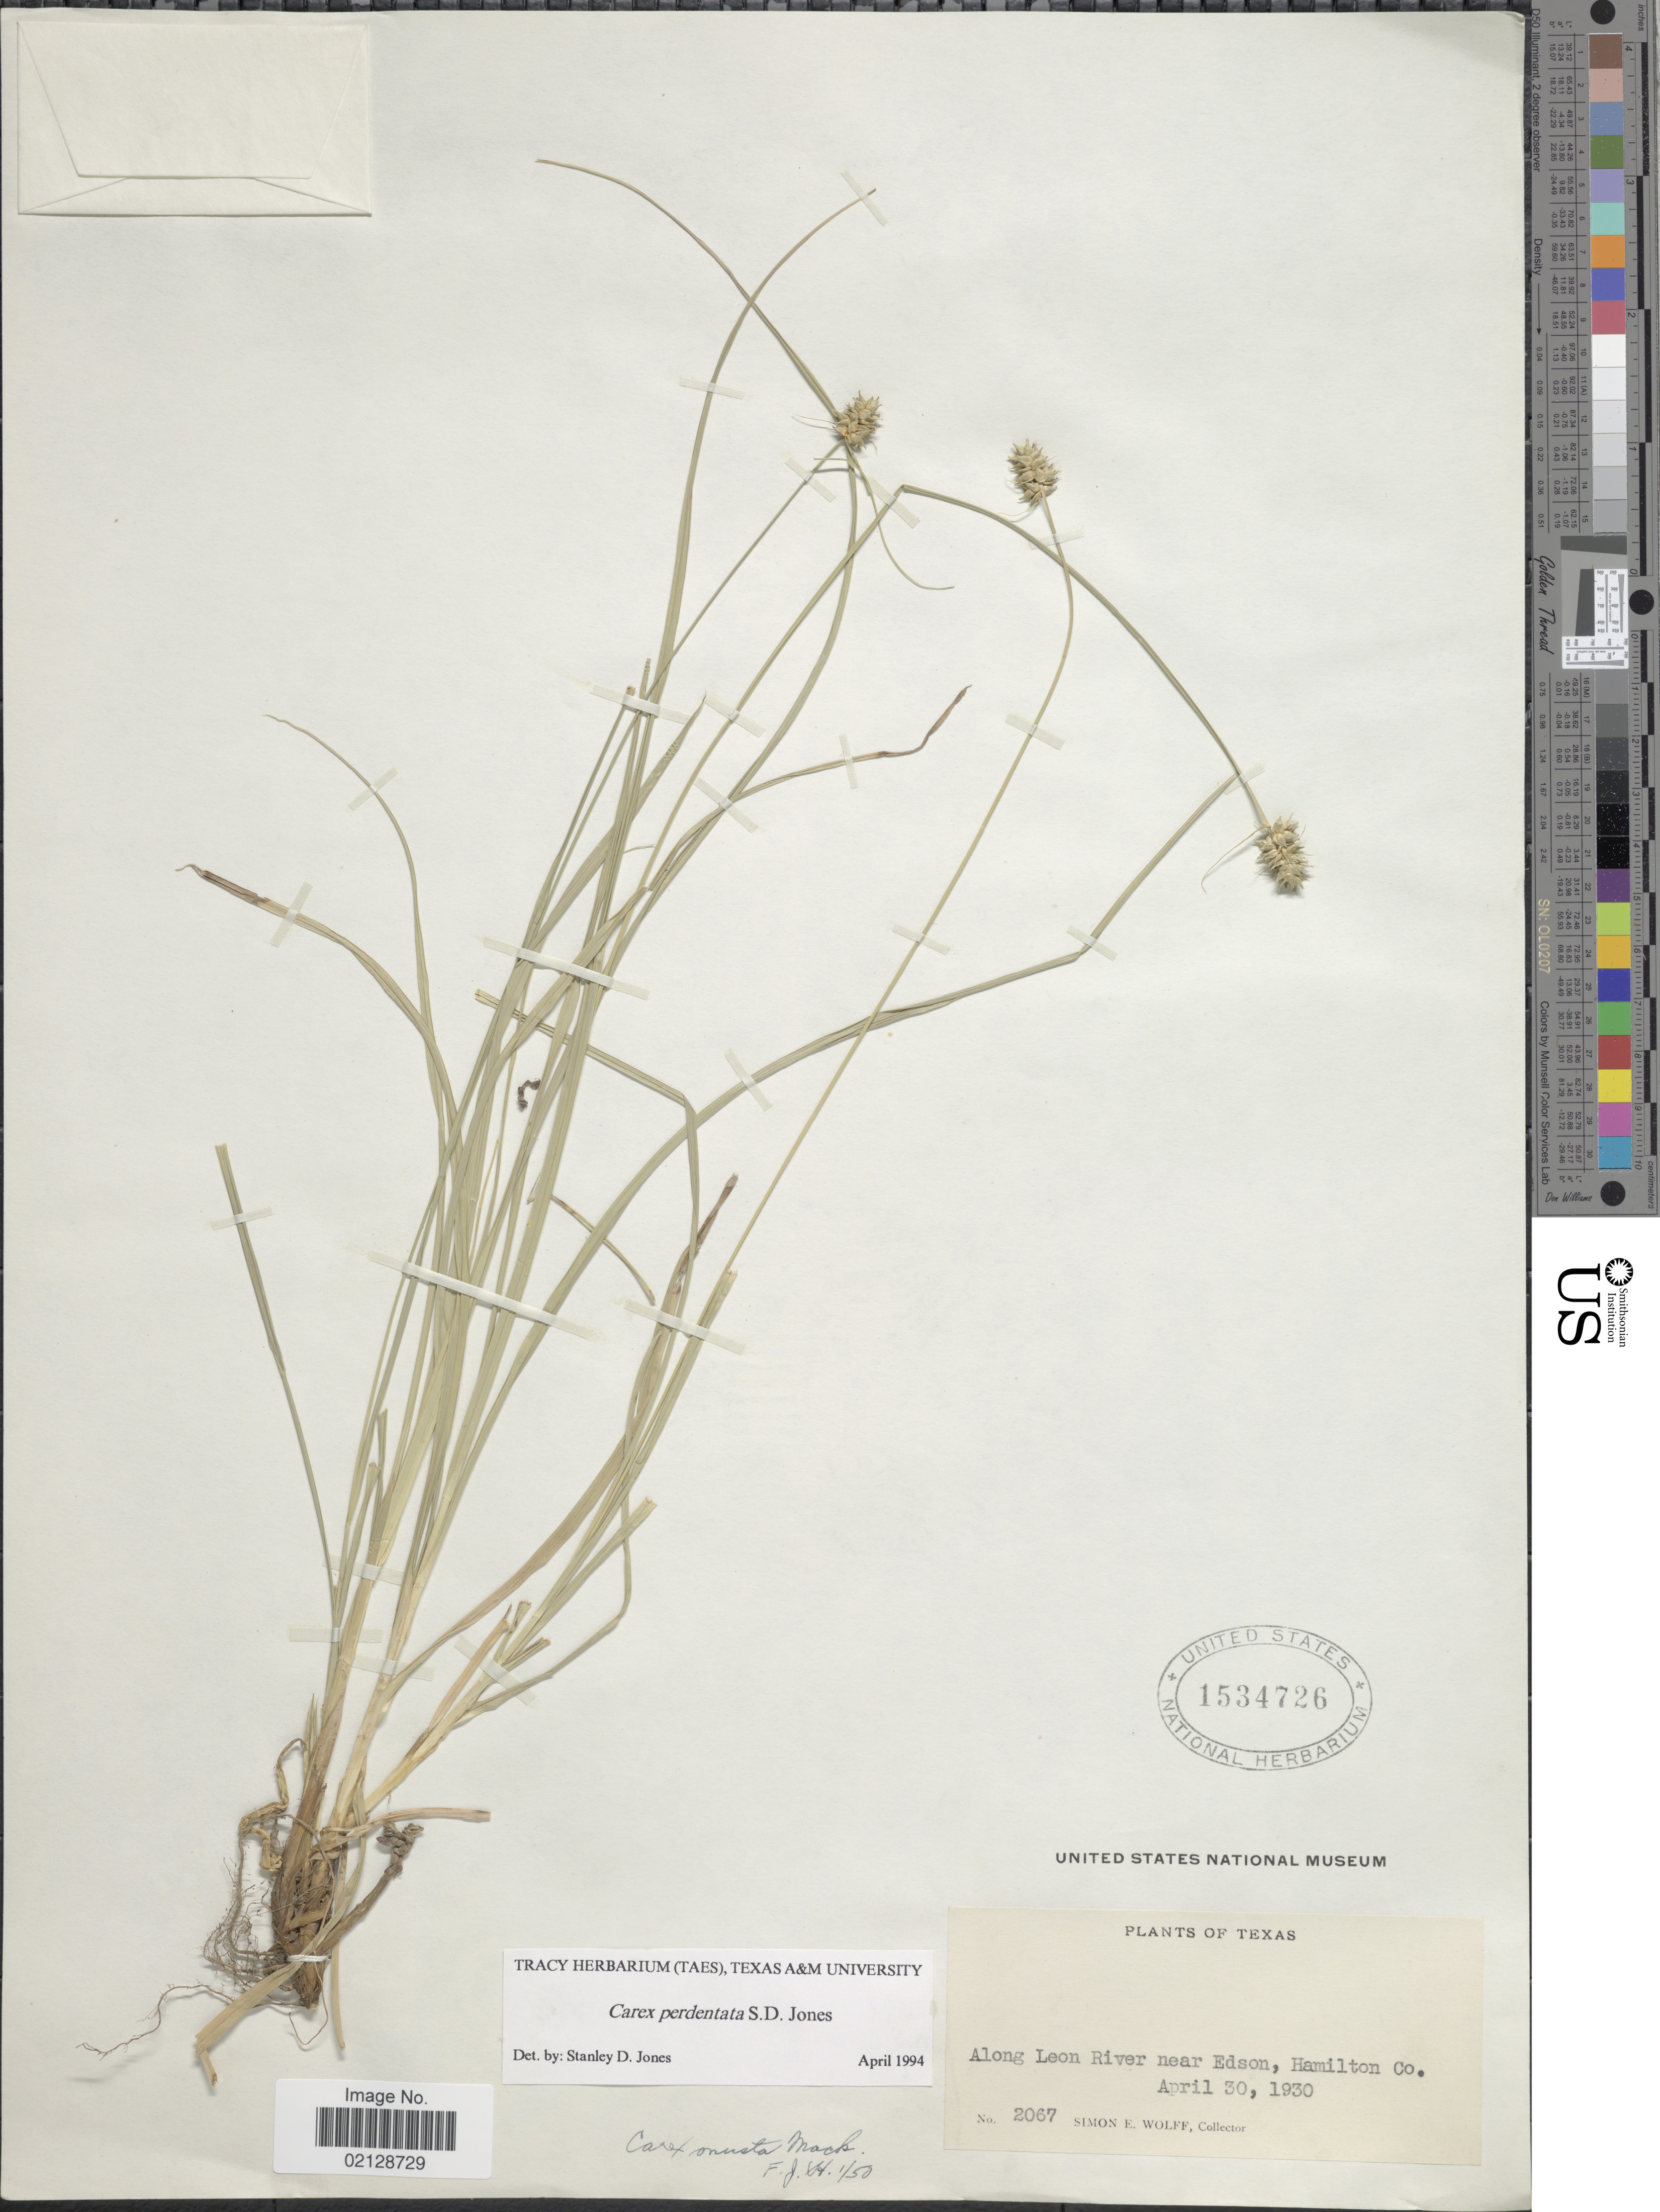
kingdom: Plantae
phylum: Tracheophyta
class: Liliopsida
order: Poales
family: Cyperaceae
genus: Carex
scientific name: Carex perdentata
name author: S.D. Jones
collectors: S. E. Wolff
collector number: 2067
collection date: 1930-04-30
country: United States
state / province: Texas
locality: Along Leon River near Edson, Hamilton Co.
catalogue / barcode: US 1534726